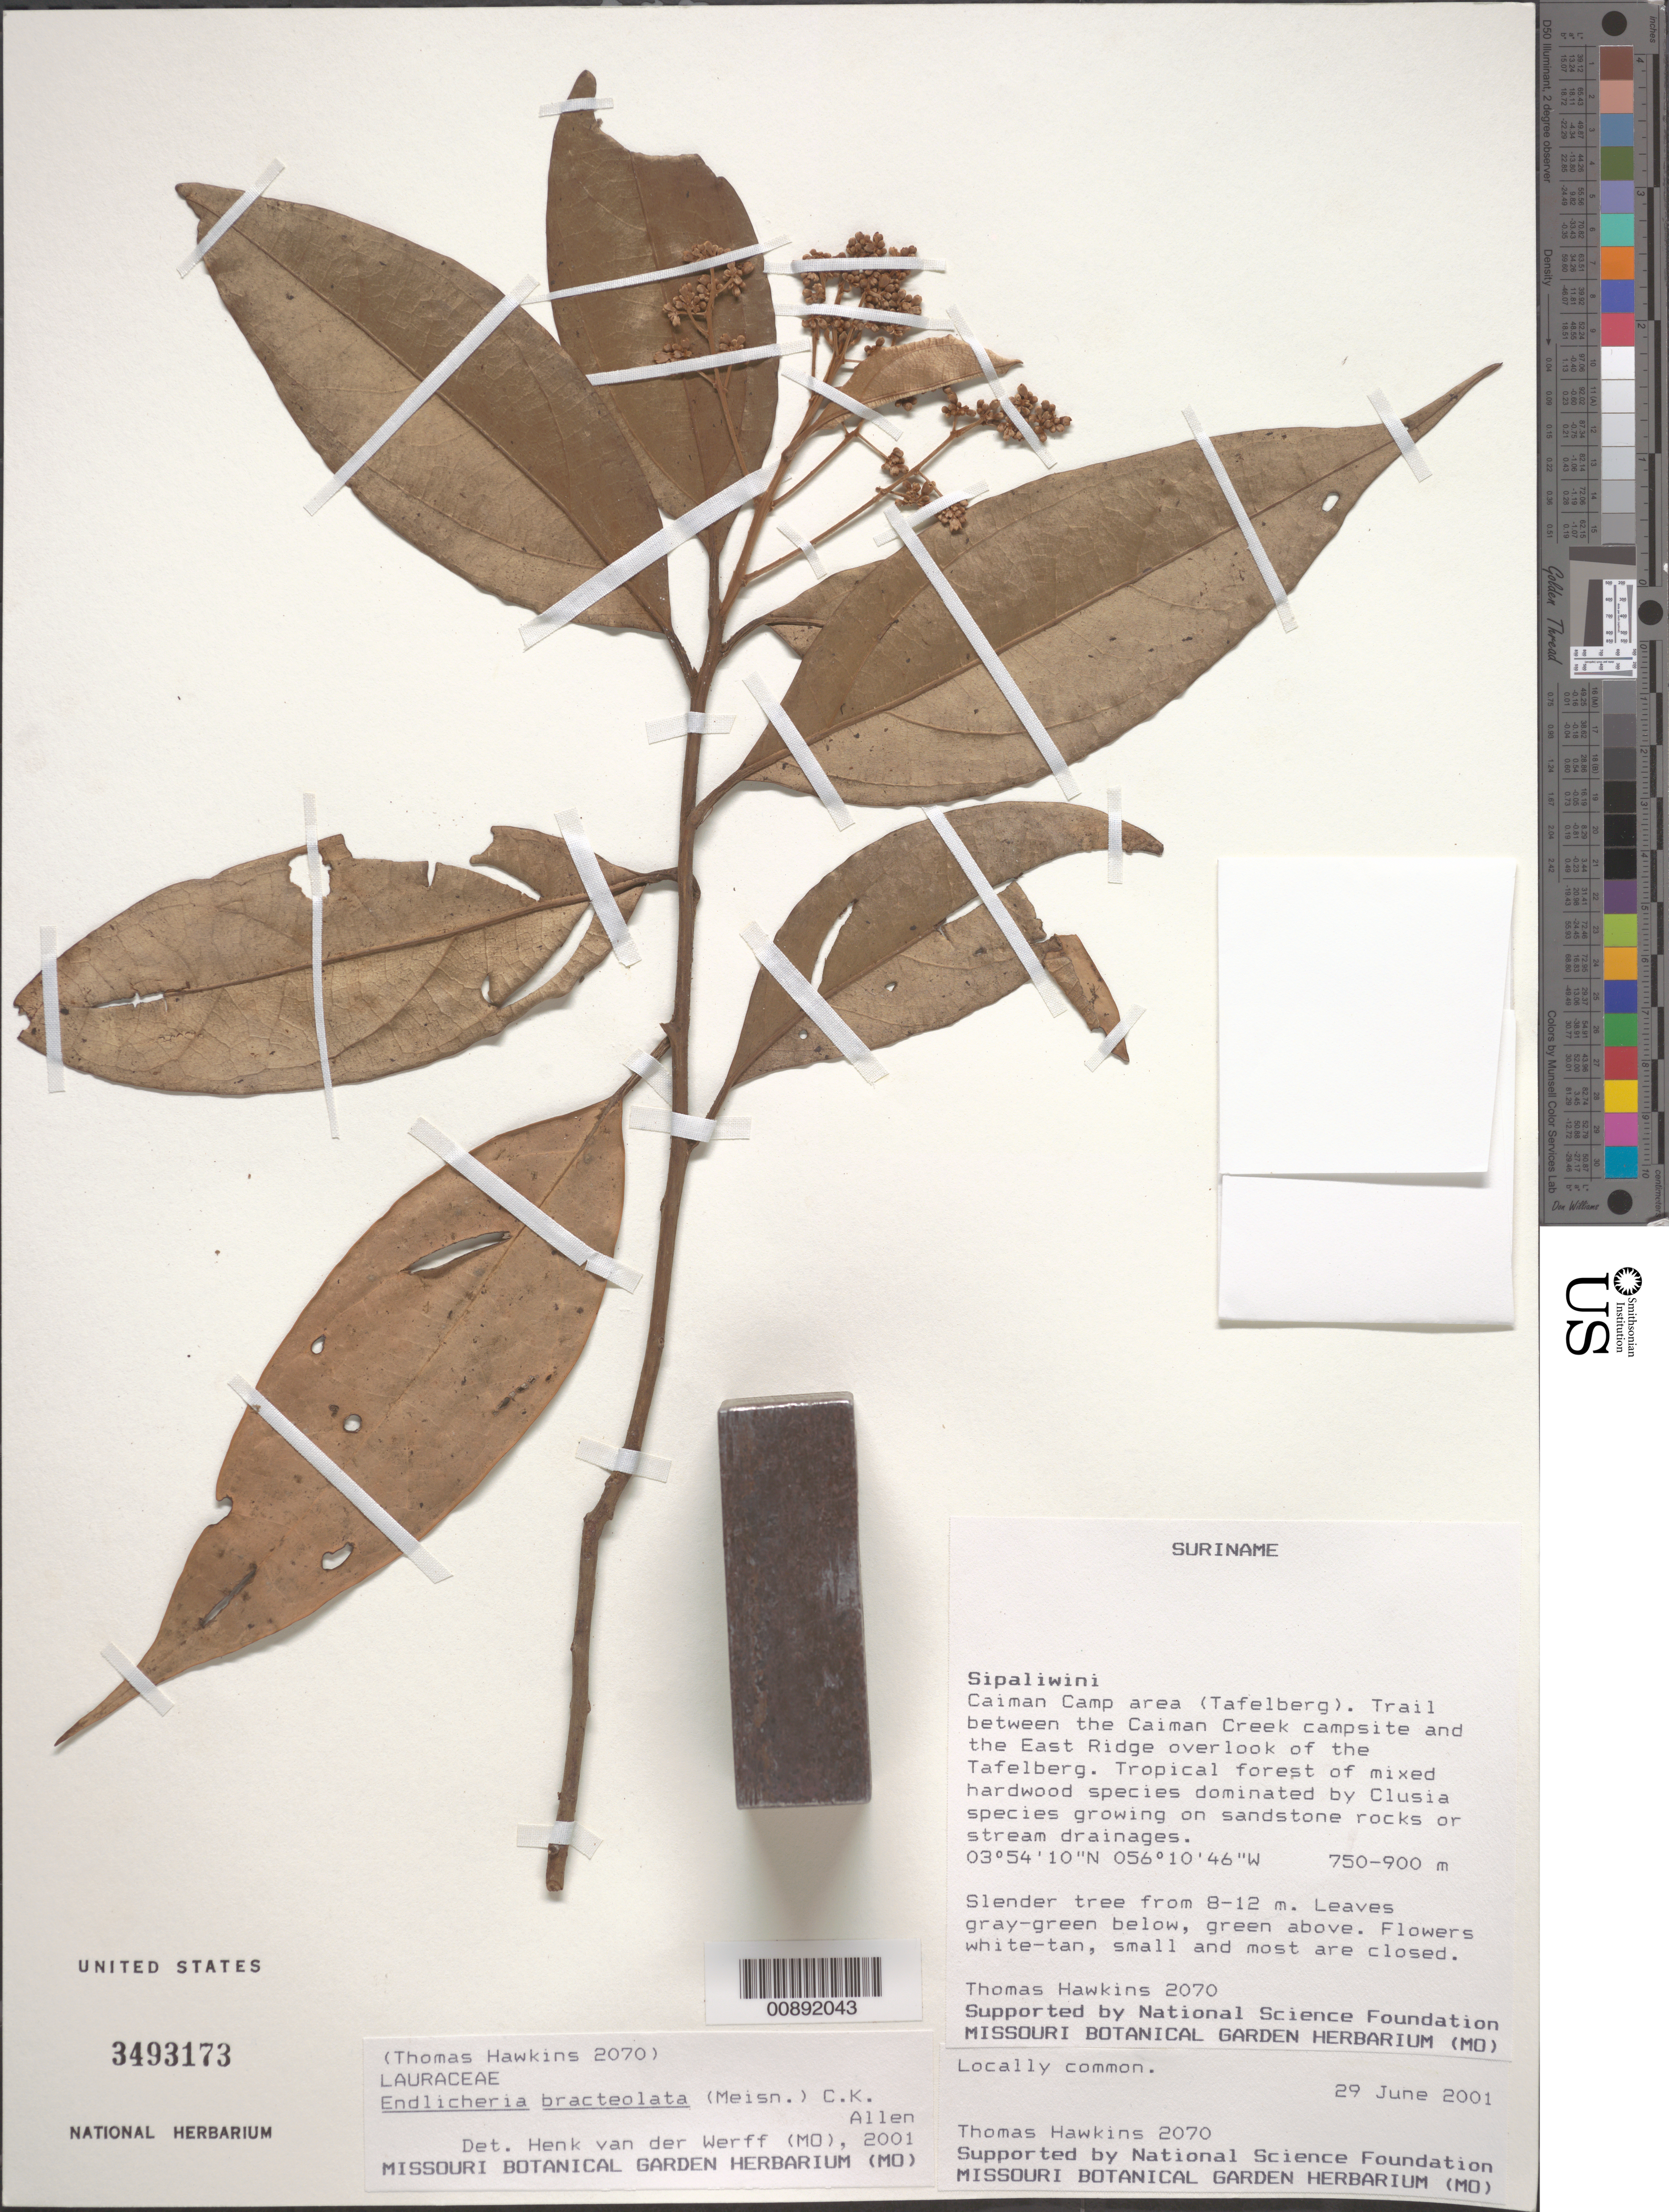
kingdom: Plantae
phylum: Tracheophyta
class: Magnoliopsida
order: Laurales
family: Lauraceae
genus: Endlicheria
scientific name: Endlicheria bracteolata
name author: (Meisn.) C.K. Allen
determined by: van der Werff, H., (MO), Missouri Botanical Garden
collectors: T. Hawkins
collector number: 2070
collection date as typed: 29-Jun-01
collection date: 2001-06-29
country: Suriname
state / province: Sipaliwini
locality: Tafelberg (Table Mountain), Caiman Camp area, trail between the Caiman Creek campsite and the East Ridge overlook of the Tafelberg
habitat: Tropical forest of mixed hardwood species dominated by Clusia spp growin on sandstone rocks or stream drainages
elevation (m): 750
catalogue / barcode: US 3493173